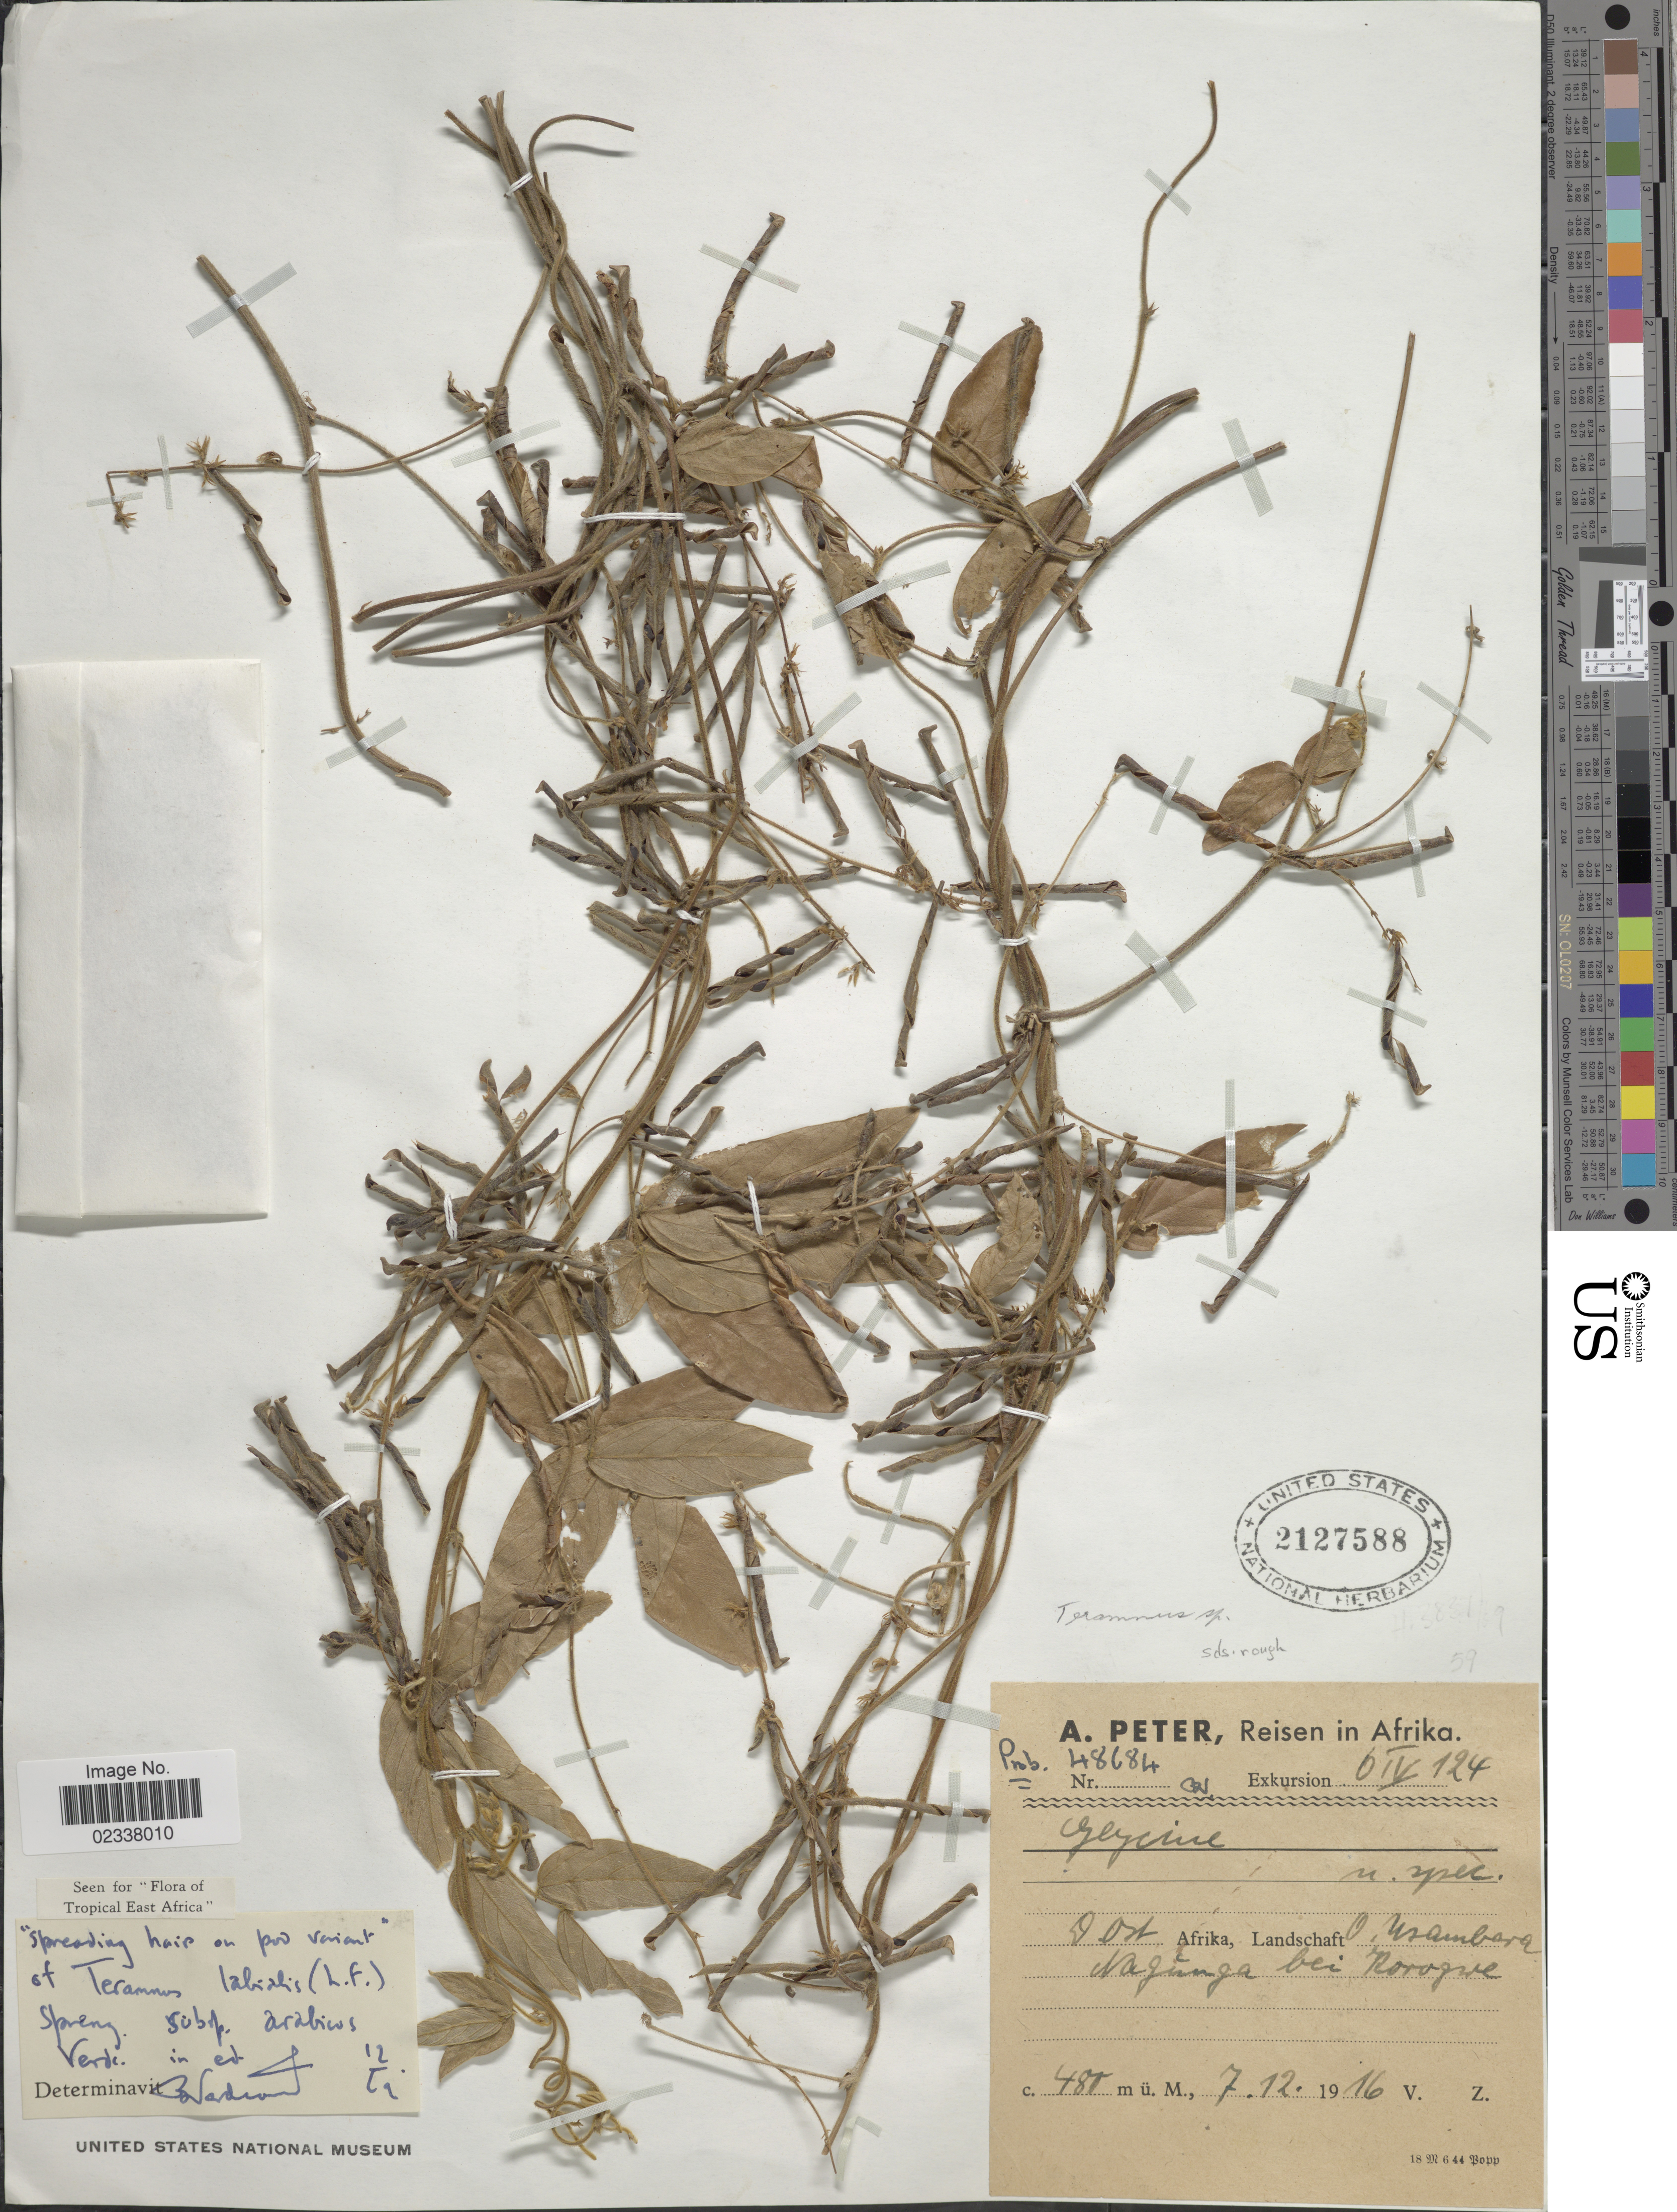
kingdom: Plantae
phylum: Tracheophyta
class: Magnoliopsida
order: Fabales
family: Fabaceae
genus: Teramnus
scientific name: Teramnus labialis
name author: (L. f.) Spreng.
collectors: A. Peter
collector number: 48684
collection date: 1916-12-07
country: Tanzania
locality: D. Ost Afrika, Landschaft O. Usambara. Nagunga bei Korogwe.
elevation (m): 480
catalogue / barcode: US 2127588